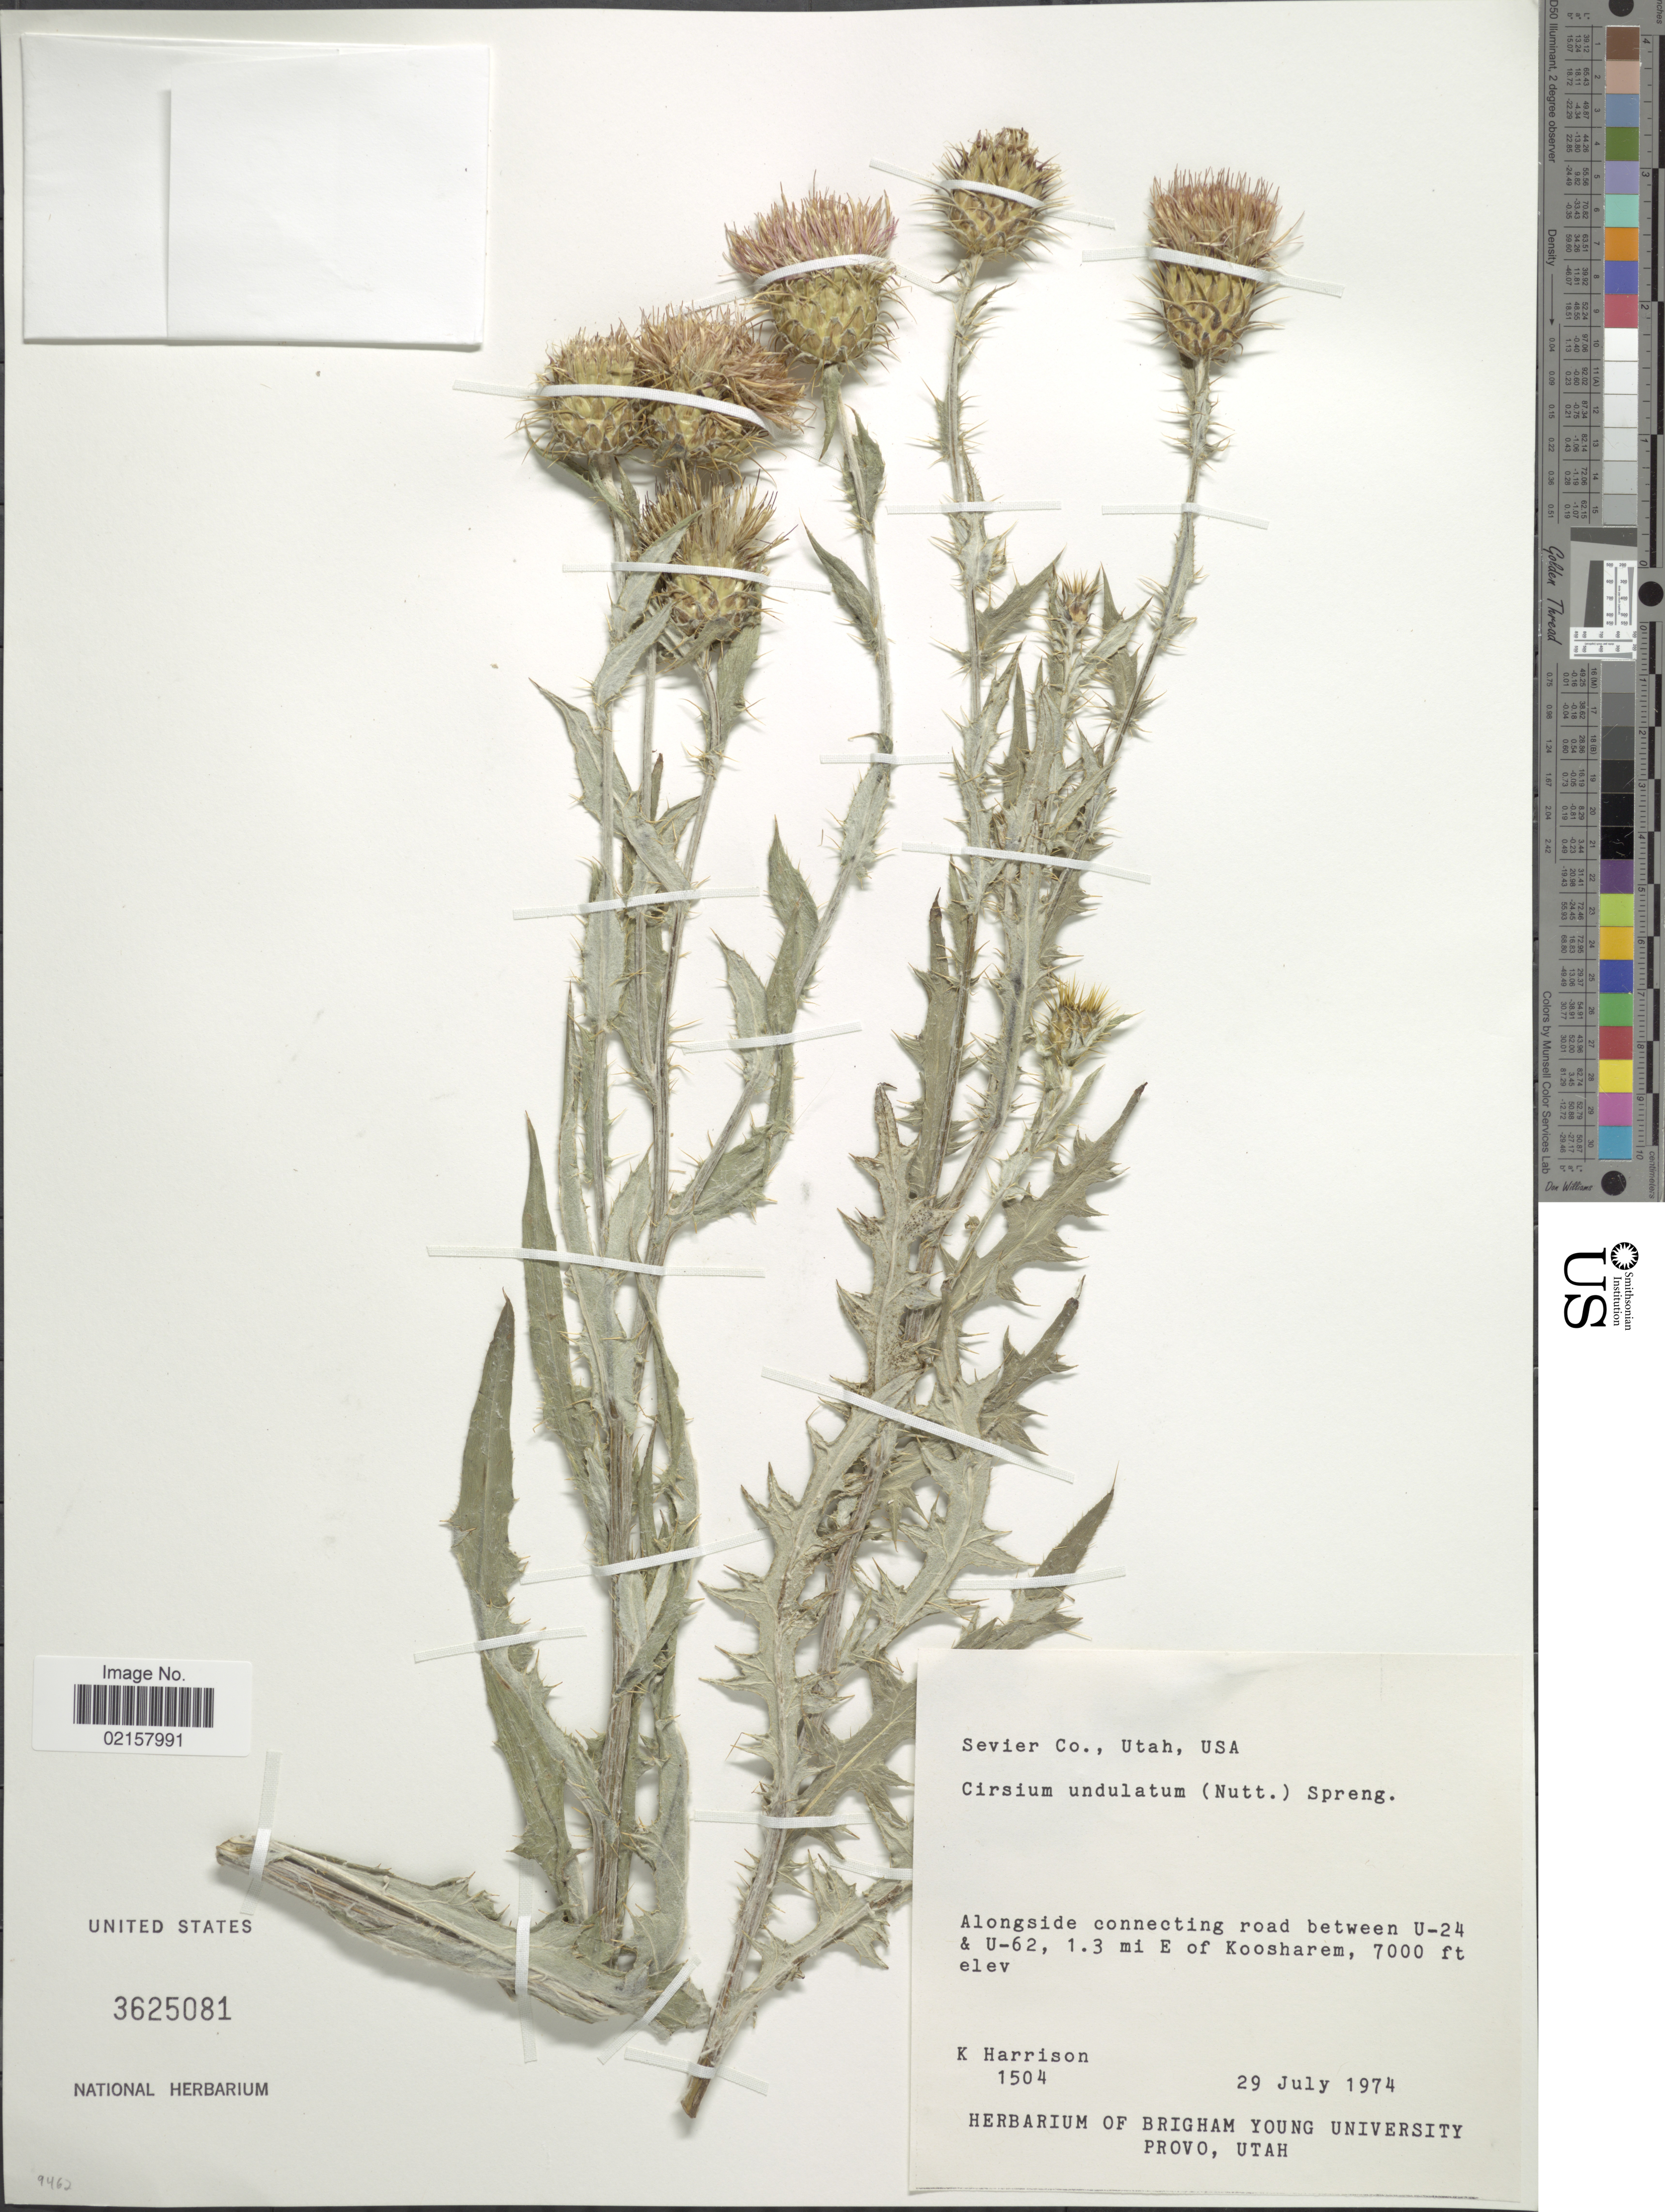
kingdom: Plantae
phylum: Tracheophyta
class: Magnoliopsida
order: Asterales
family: Asteraceae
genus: Cirsium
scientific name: Cirsium undulatum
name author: (Nutt.) Spreng.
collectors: K. Harrison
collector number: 1504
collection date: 1974-07-29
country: United States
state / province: Utah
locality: Sevier Co., alongside connecting road between U-24 & U-62, 1.3 mi E of Koosharem.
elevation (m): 2134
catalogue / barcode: US 3625081